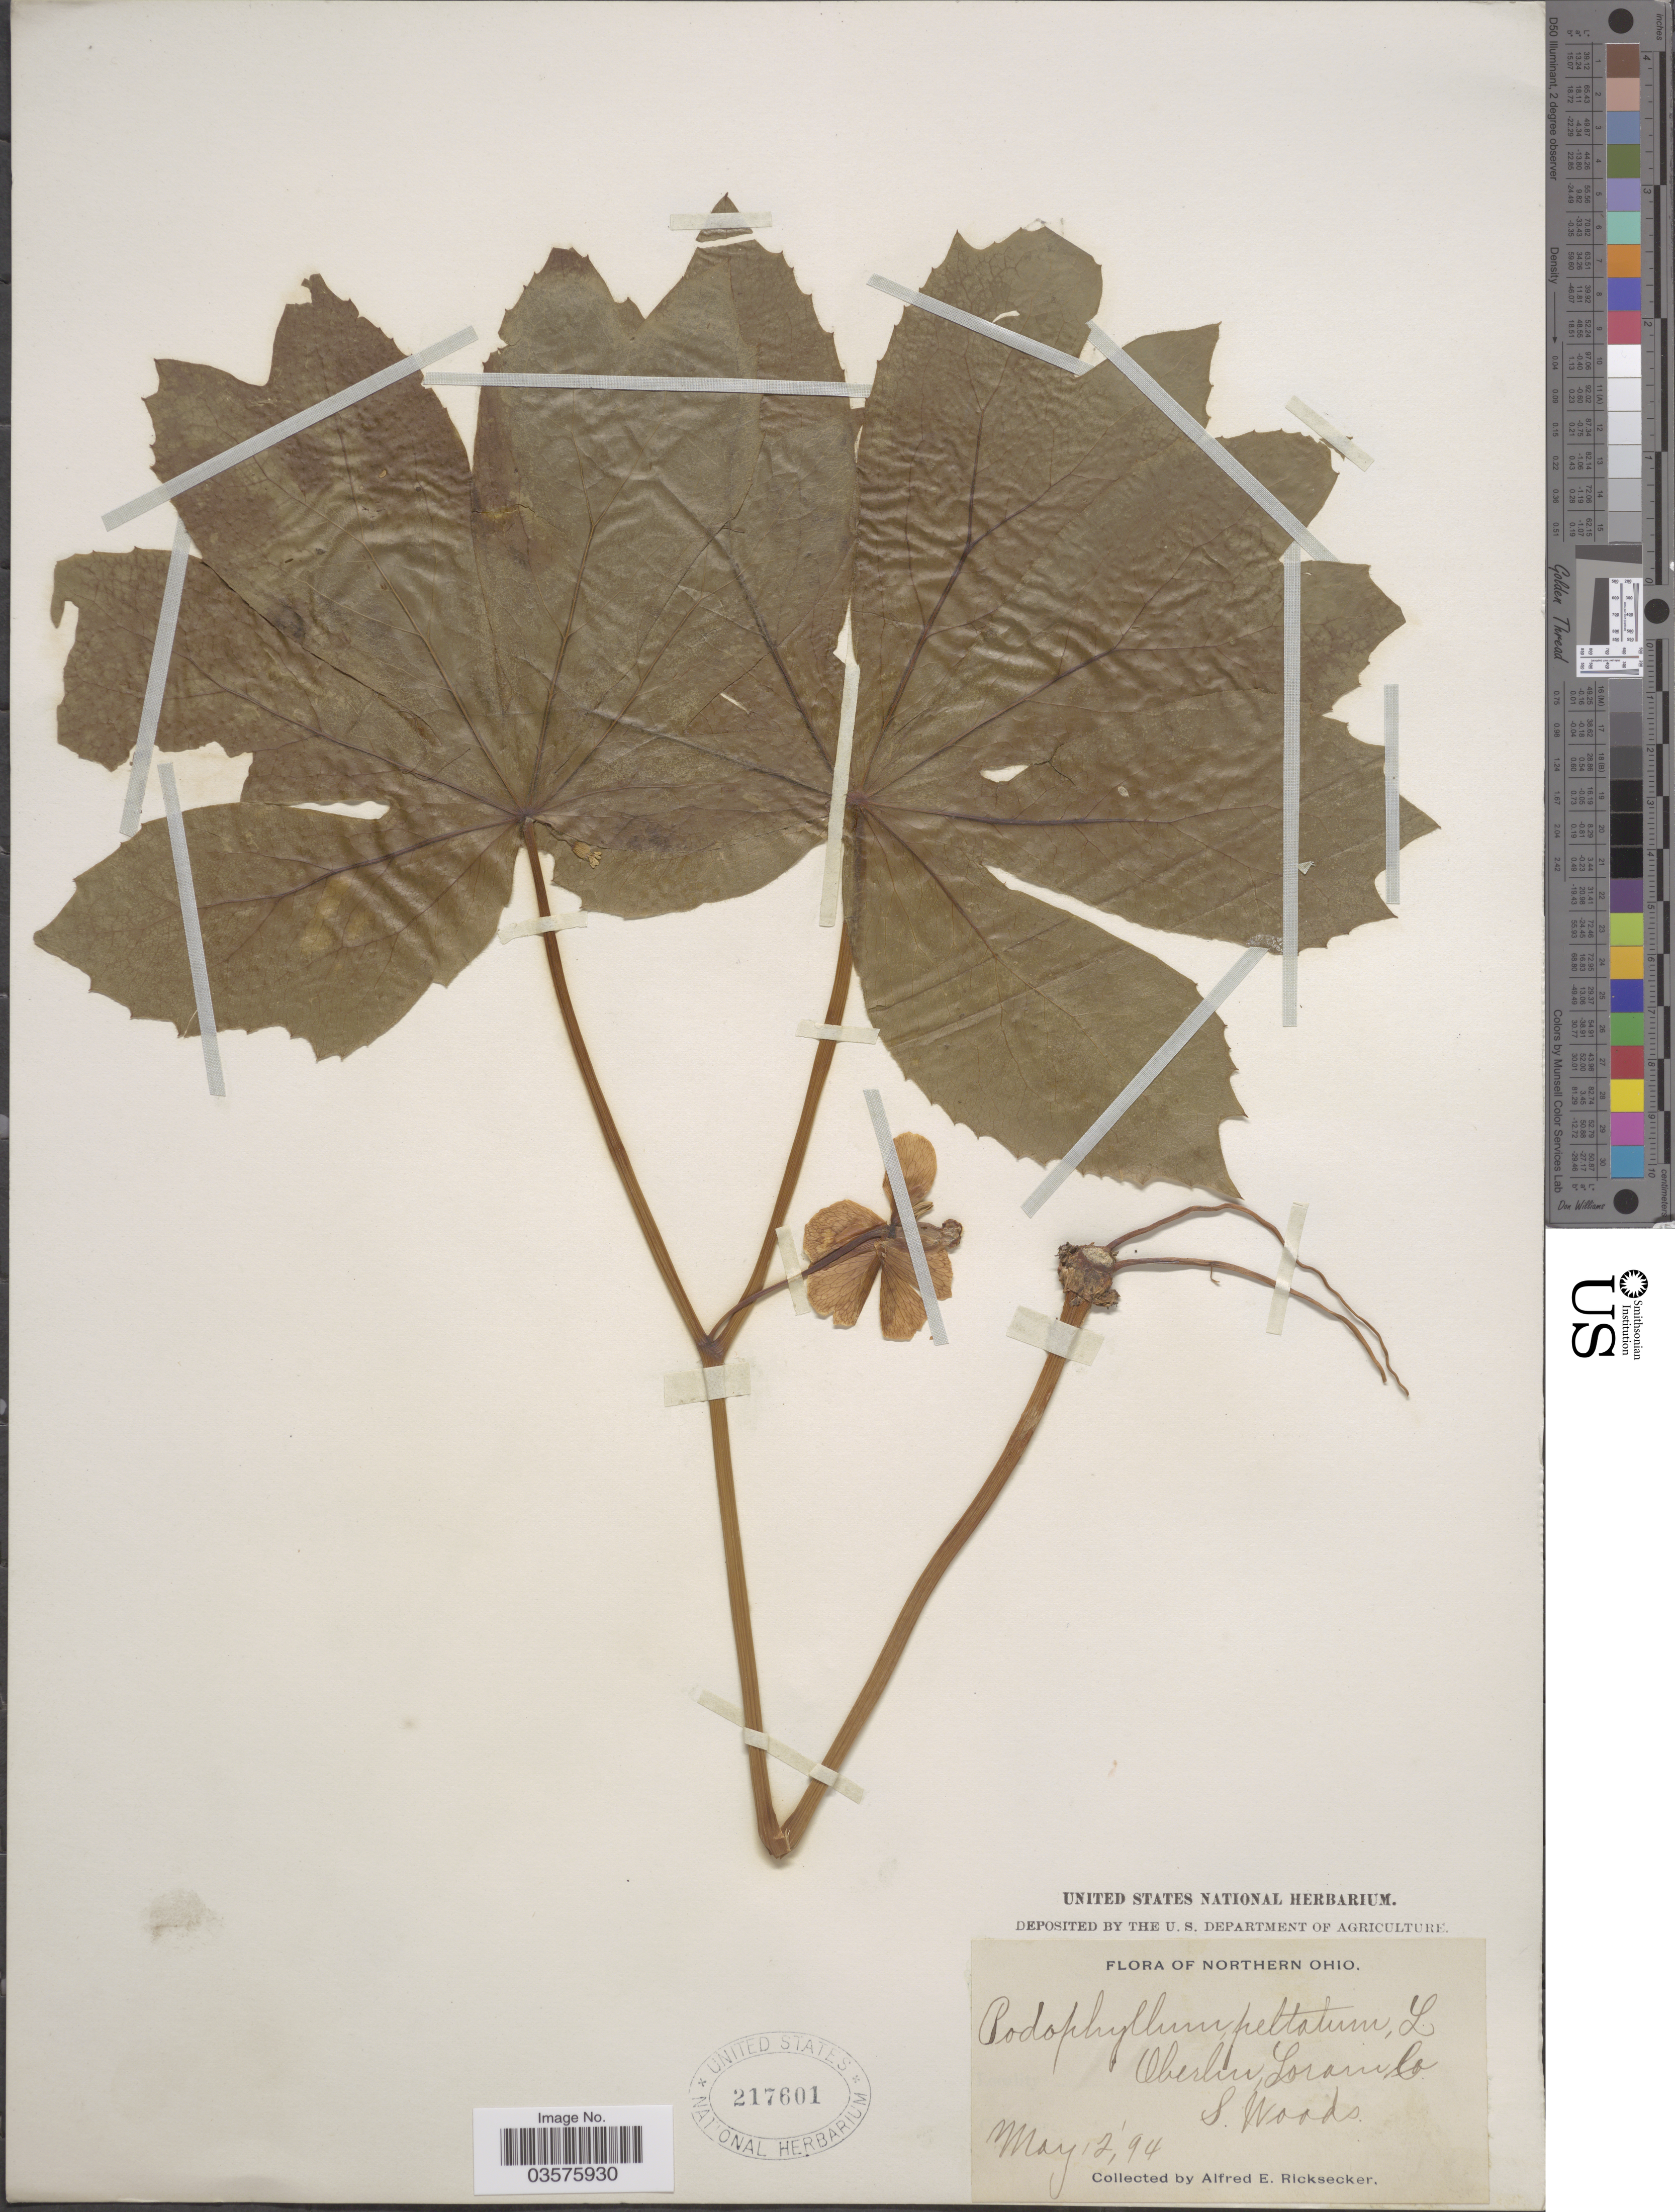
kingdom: Plantae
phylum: Tracheophyta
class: Magnoliopsida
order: Ranunculales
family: Berberidaceae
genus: Podophyllum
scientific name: Podophyllum peltatum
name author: L.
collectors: A. E. Ricksecker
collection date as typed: Transcribed d/m/y: 12/5/94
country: United States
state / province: Ohio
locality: Northern Ohio. Oberlin, Lorain Co. S. Woods.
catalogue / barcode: US 217601